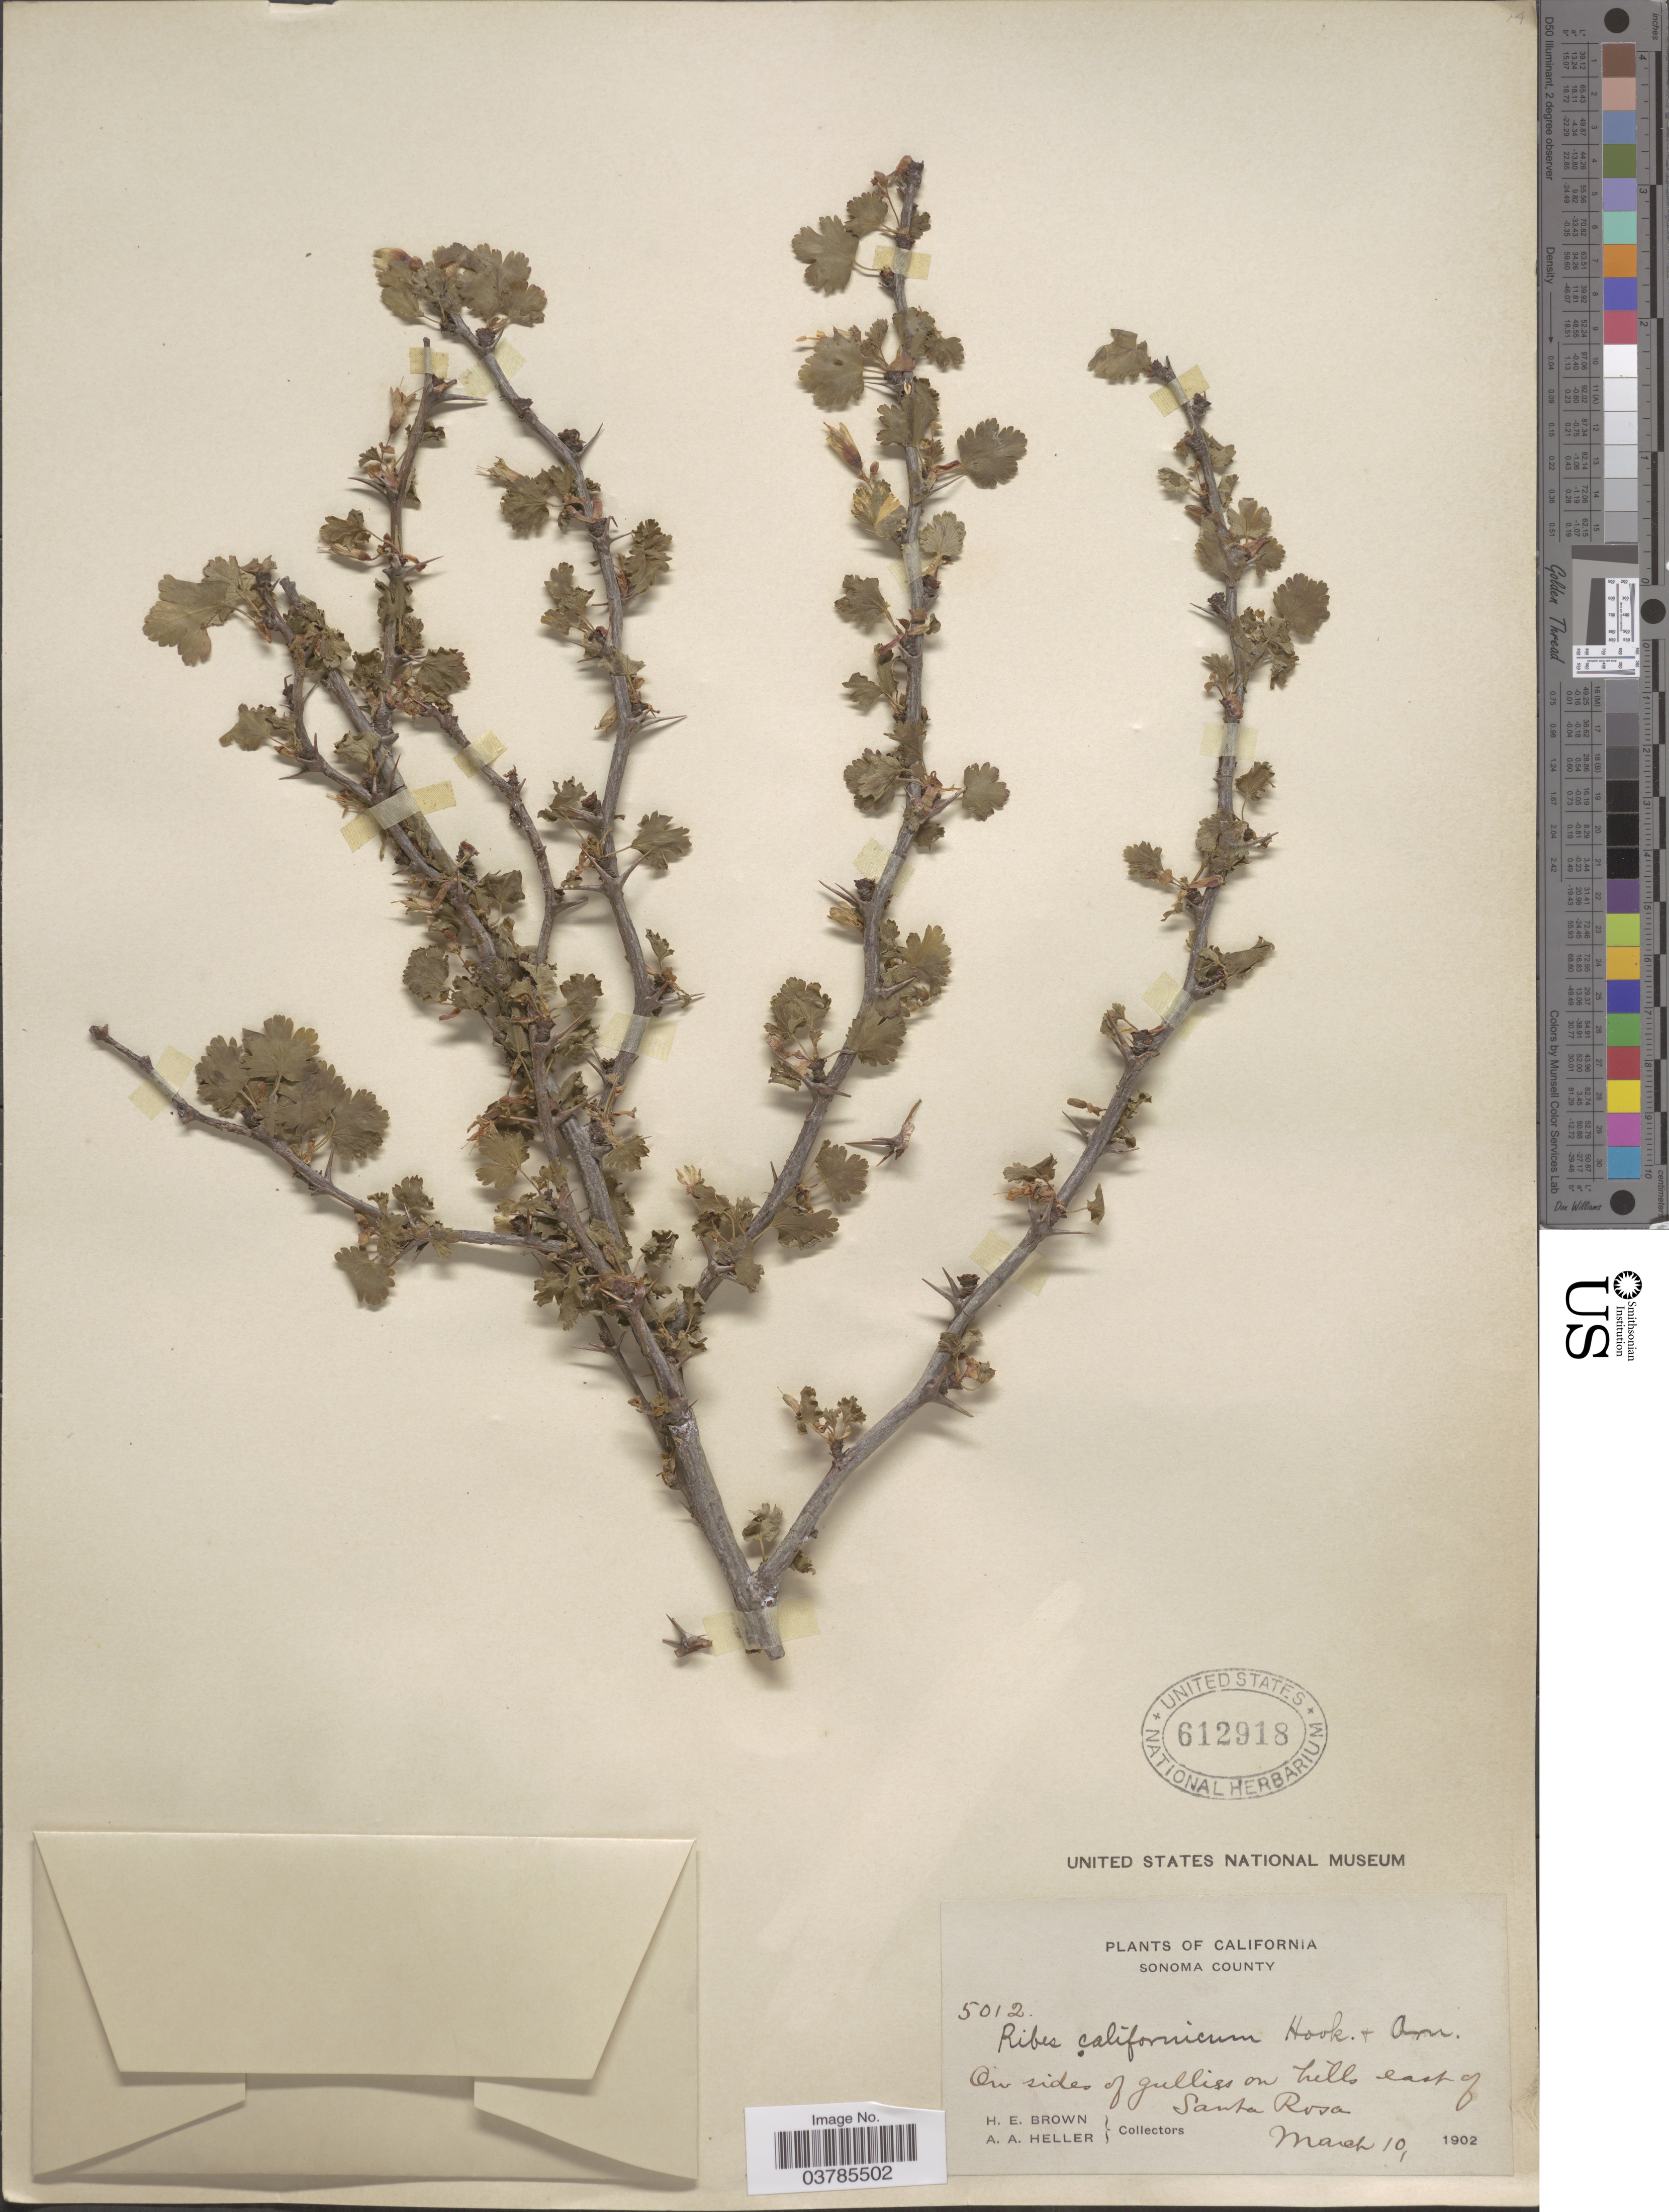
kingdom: Plantae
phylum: Tracheophyta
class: Magnoliopsida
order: Saxifragales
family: Grossulariaceae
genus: Ribes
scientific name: Ribes californicum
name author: Hook. & Arn.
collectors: H. E. Brown & A. A. Heller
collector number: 5012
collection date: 1902-03-10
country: United States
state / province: California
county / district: Sonoma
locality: Sonoma County. On sides of gullies on hills east of Santa Rosa.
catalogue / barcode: US 612918